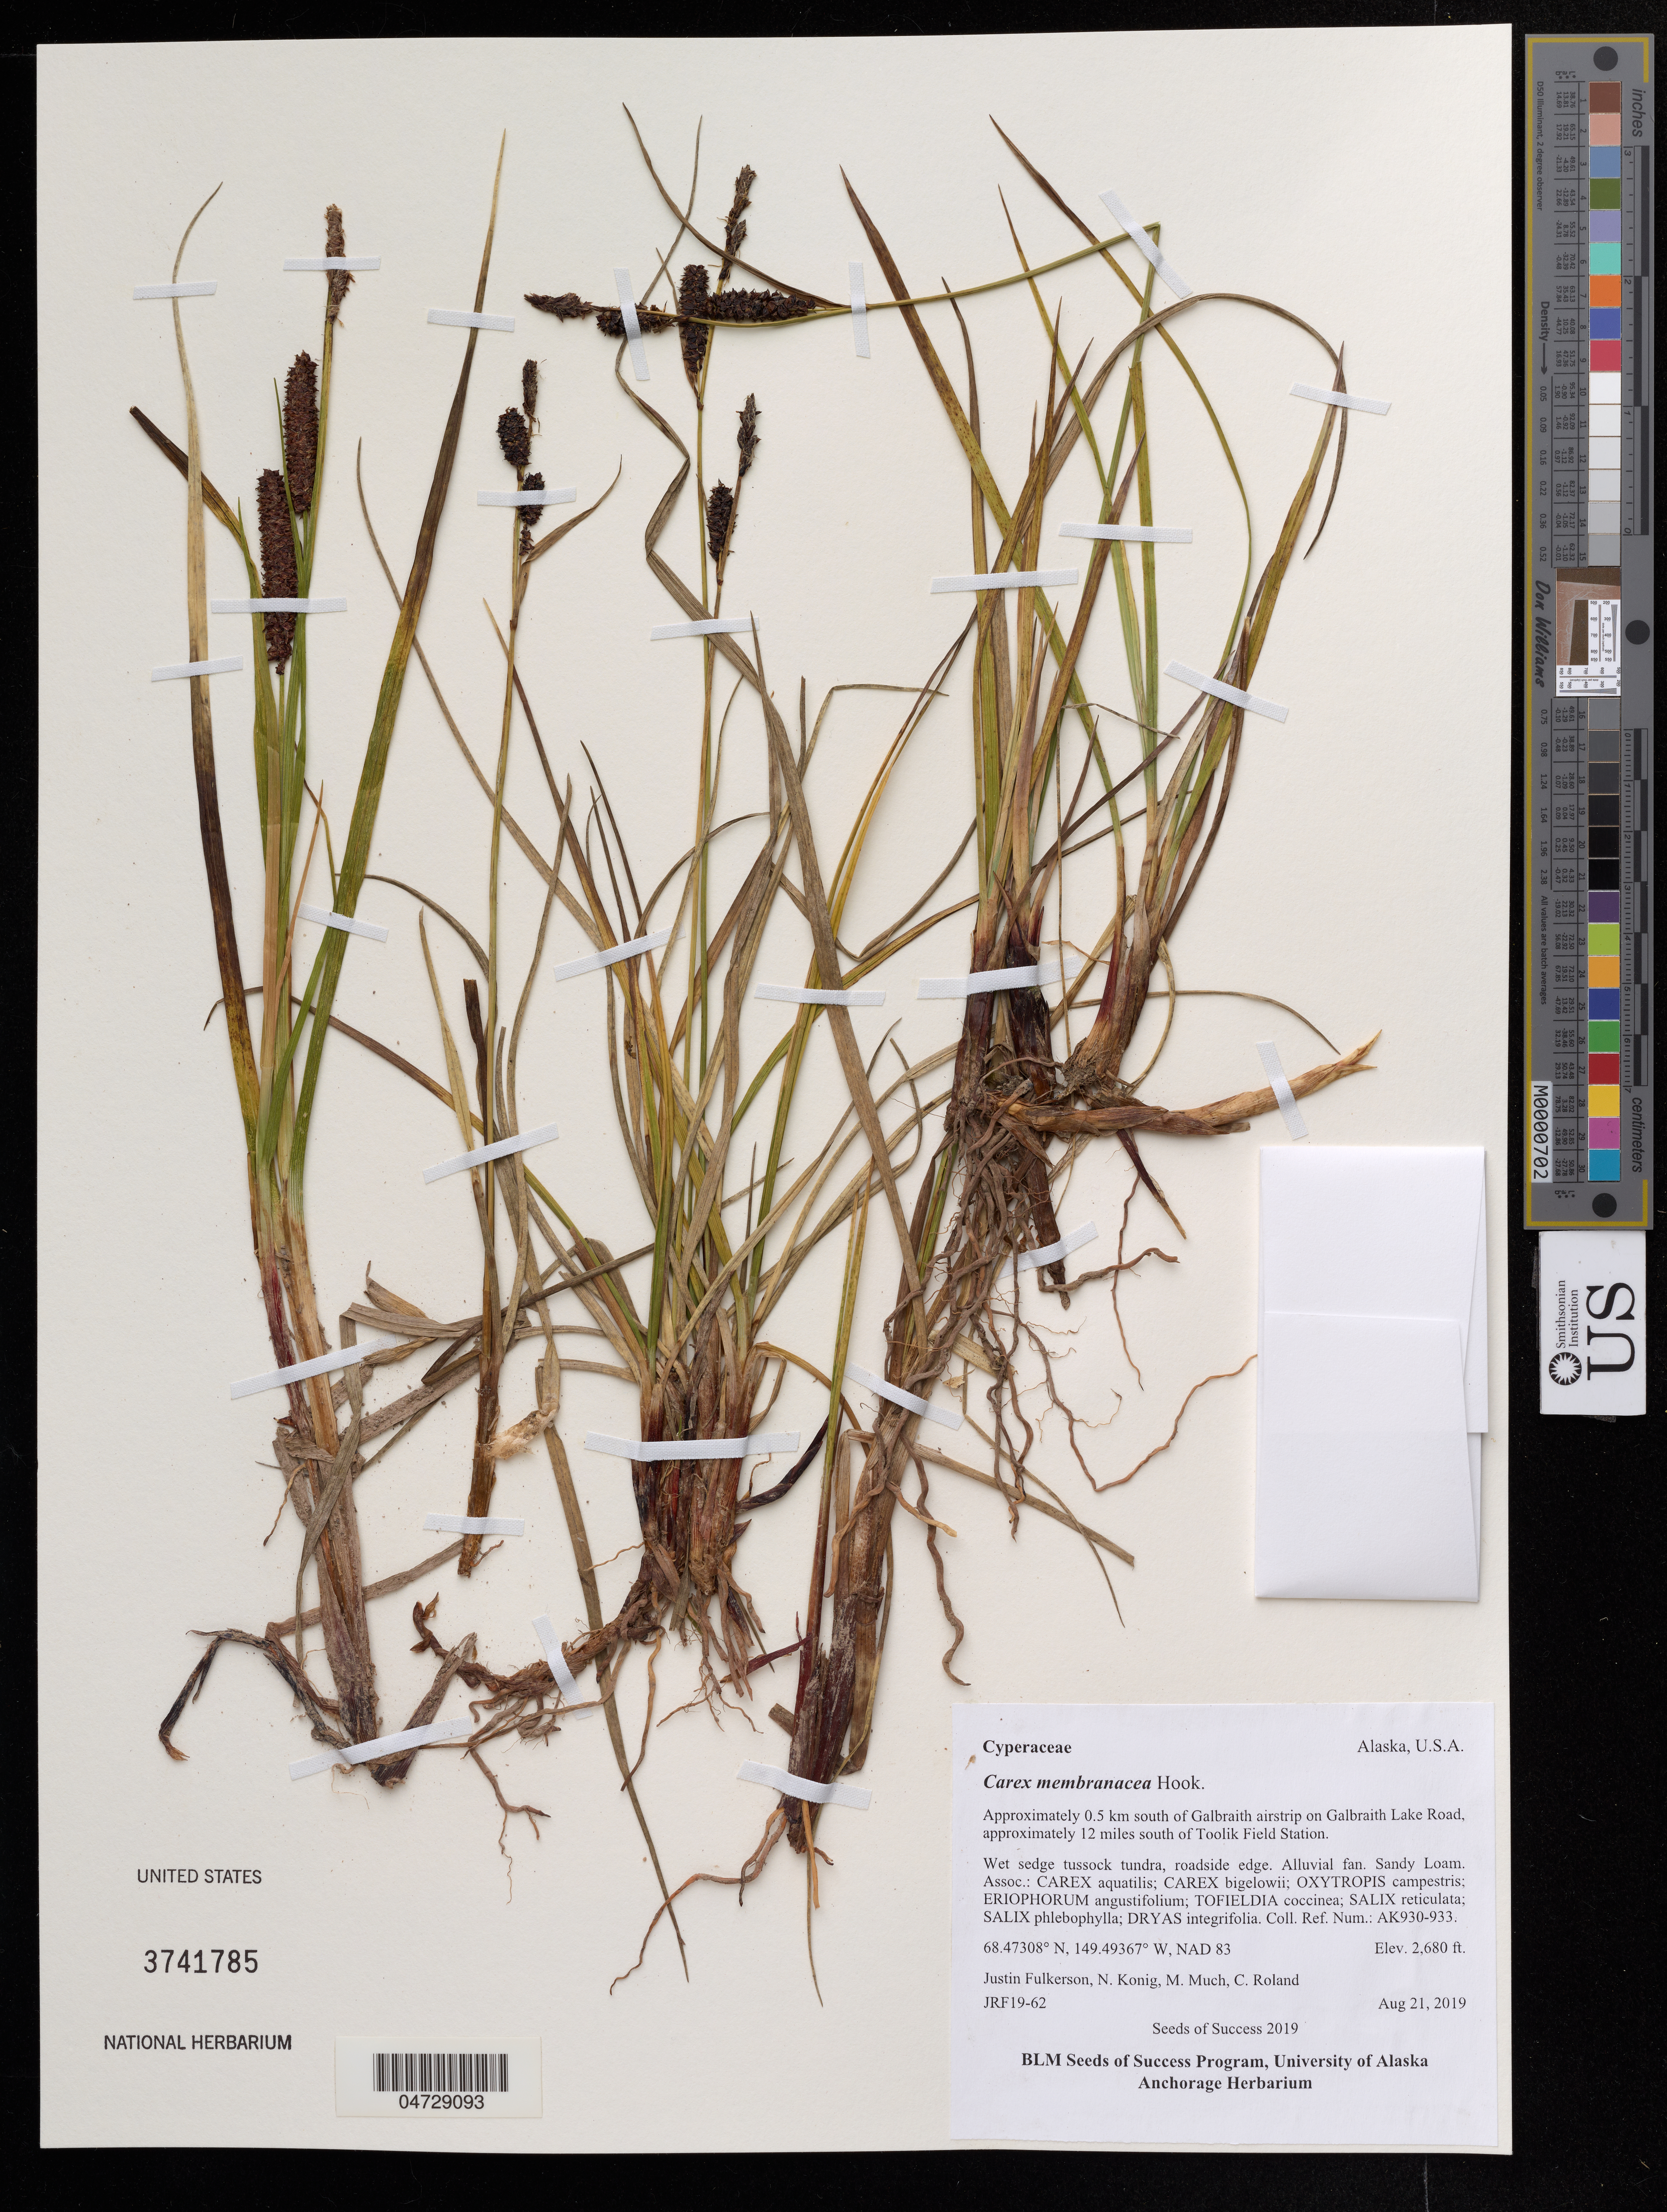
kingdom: Plantae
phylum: Tracheophyta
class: Liliopsida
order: Poales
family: Cyperaceae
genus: Carex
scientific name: Carex membranacea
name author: Hook.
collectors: J. Fulkerson, N. Konig & C. Roland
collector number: JRF19-62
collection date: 2019-08-21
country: United States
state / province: Alaska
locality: Approximately 0.5 km south of Galbraith airstrip on Galbraith Lake Road, approximately 12 miles south of Toolik Field Station.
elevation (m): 817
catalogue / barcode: US 3741785